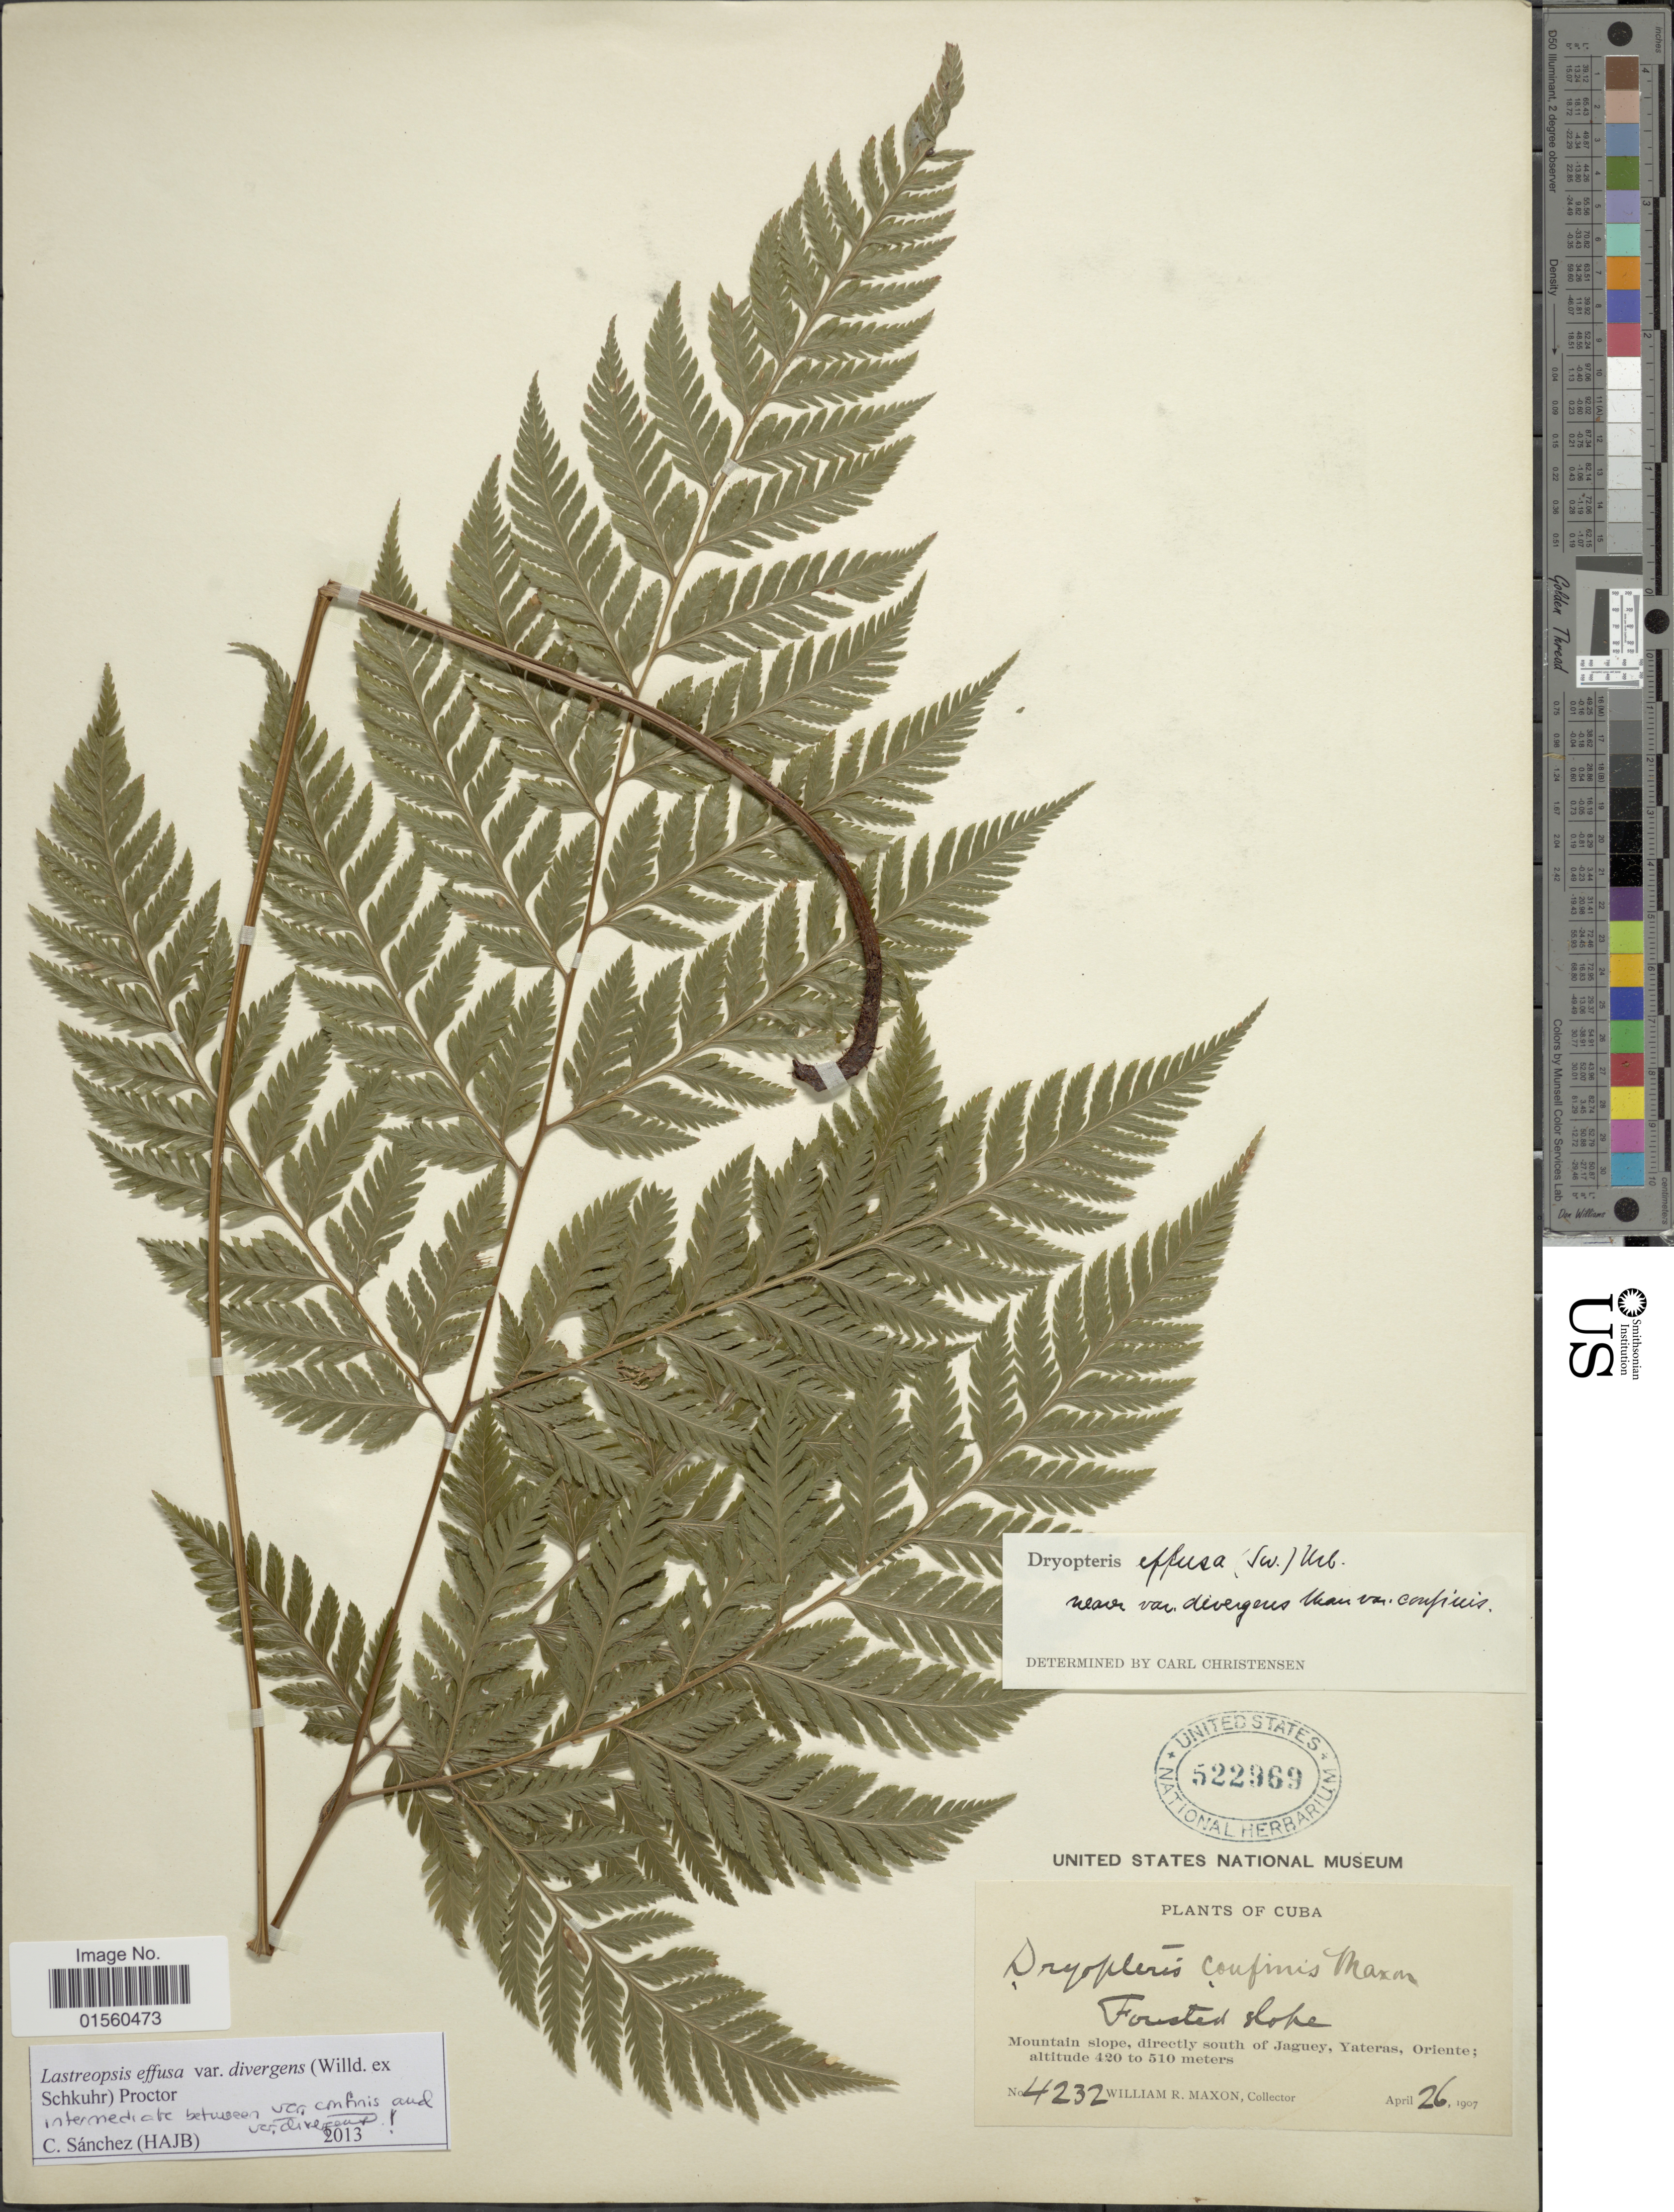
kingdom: Plantae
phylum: Tracheophyta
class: Polypodiopsida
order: Polypodiales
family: Dryopteridaceae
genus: Parapolystichum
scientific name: Parapolystichum effusum var. effusum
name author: (Sw.) Ching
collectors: W. R. Maxon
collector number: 4232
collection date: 1907-04-26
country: Cuba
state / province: Oriente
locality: Mountains slope, directly south of Jaguey, Yateras, Oriente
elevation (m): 420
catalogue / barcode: US 522969